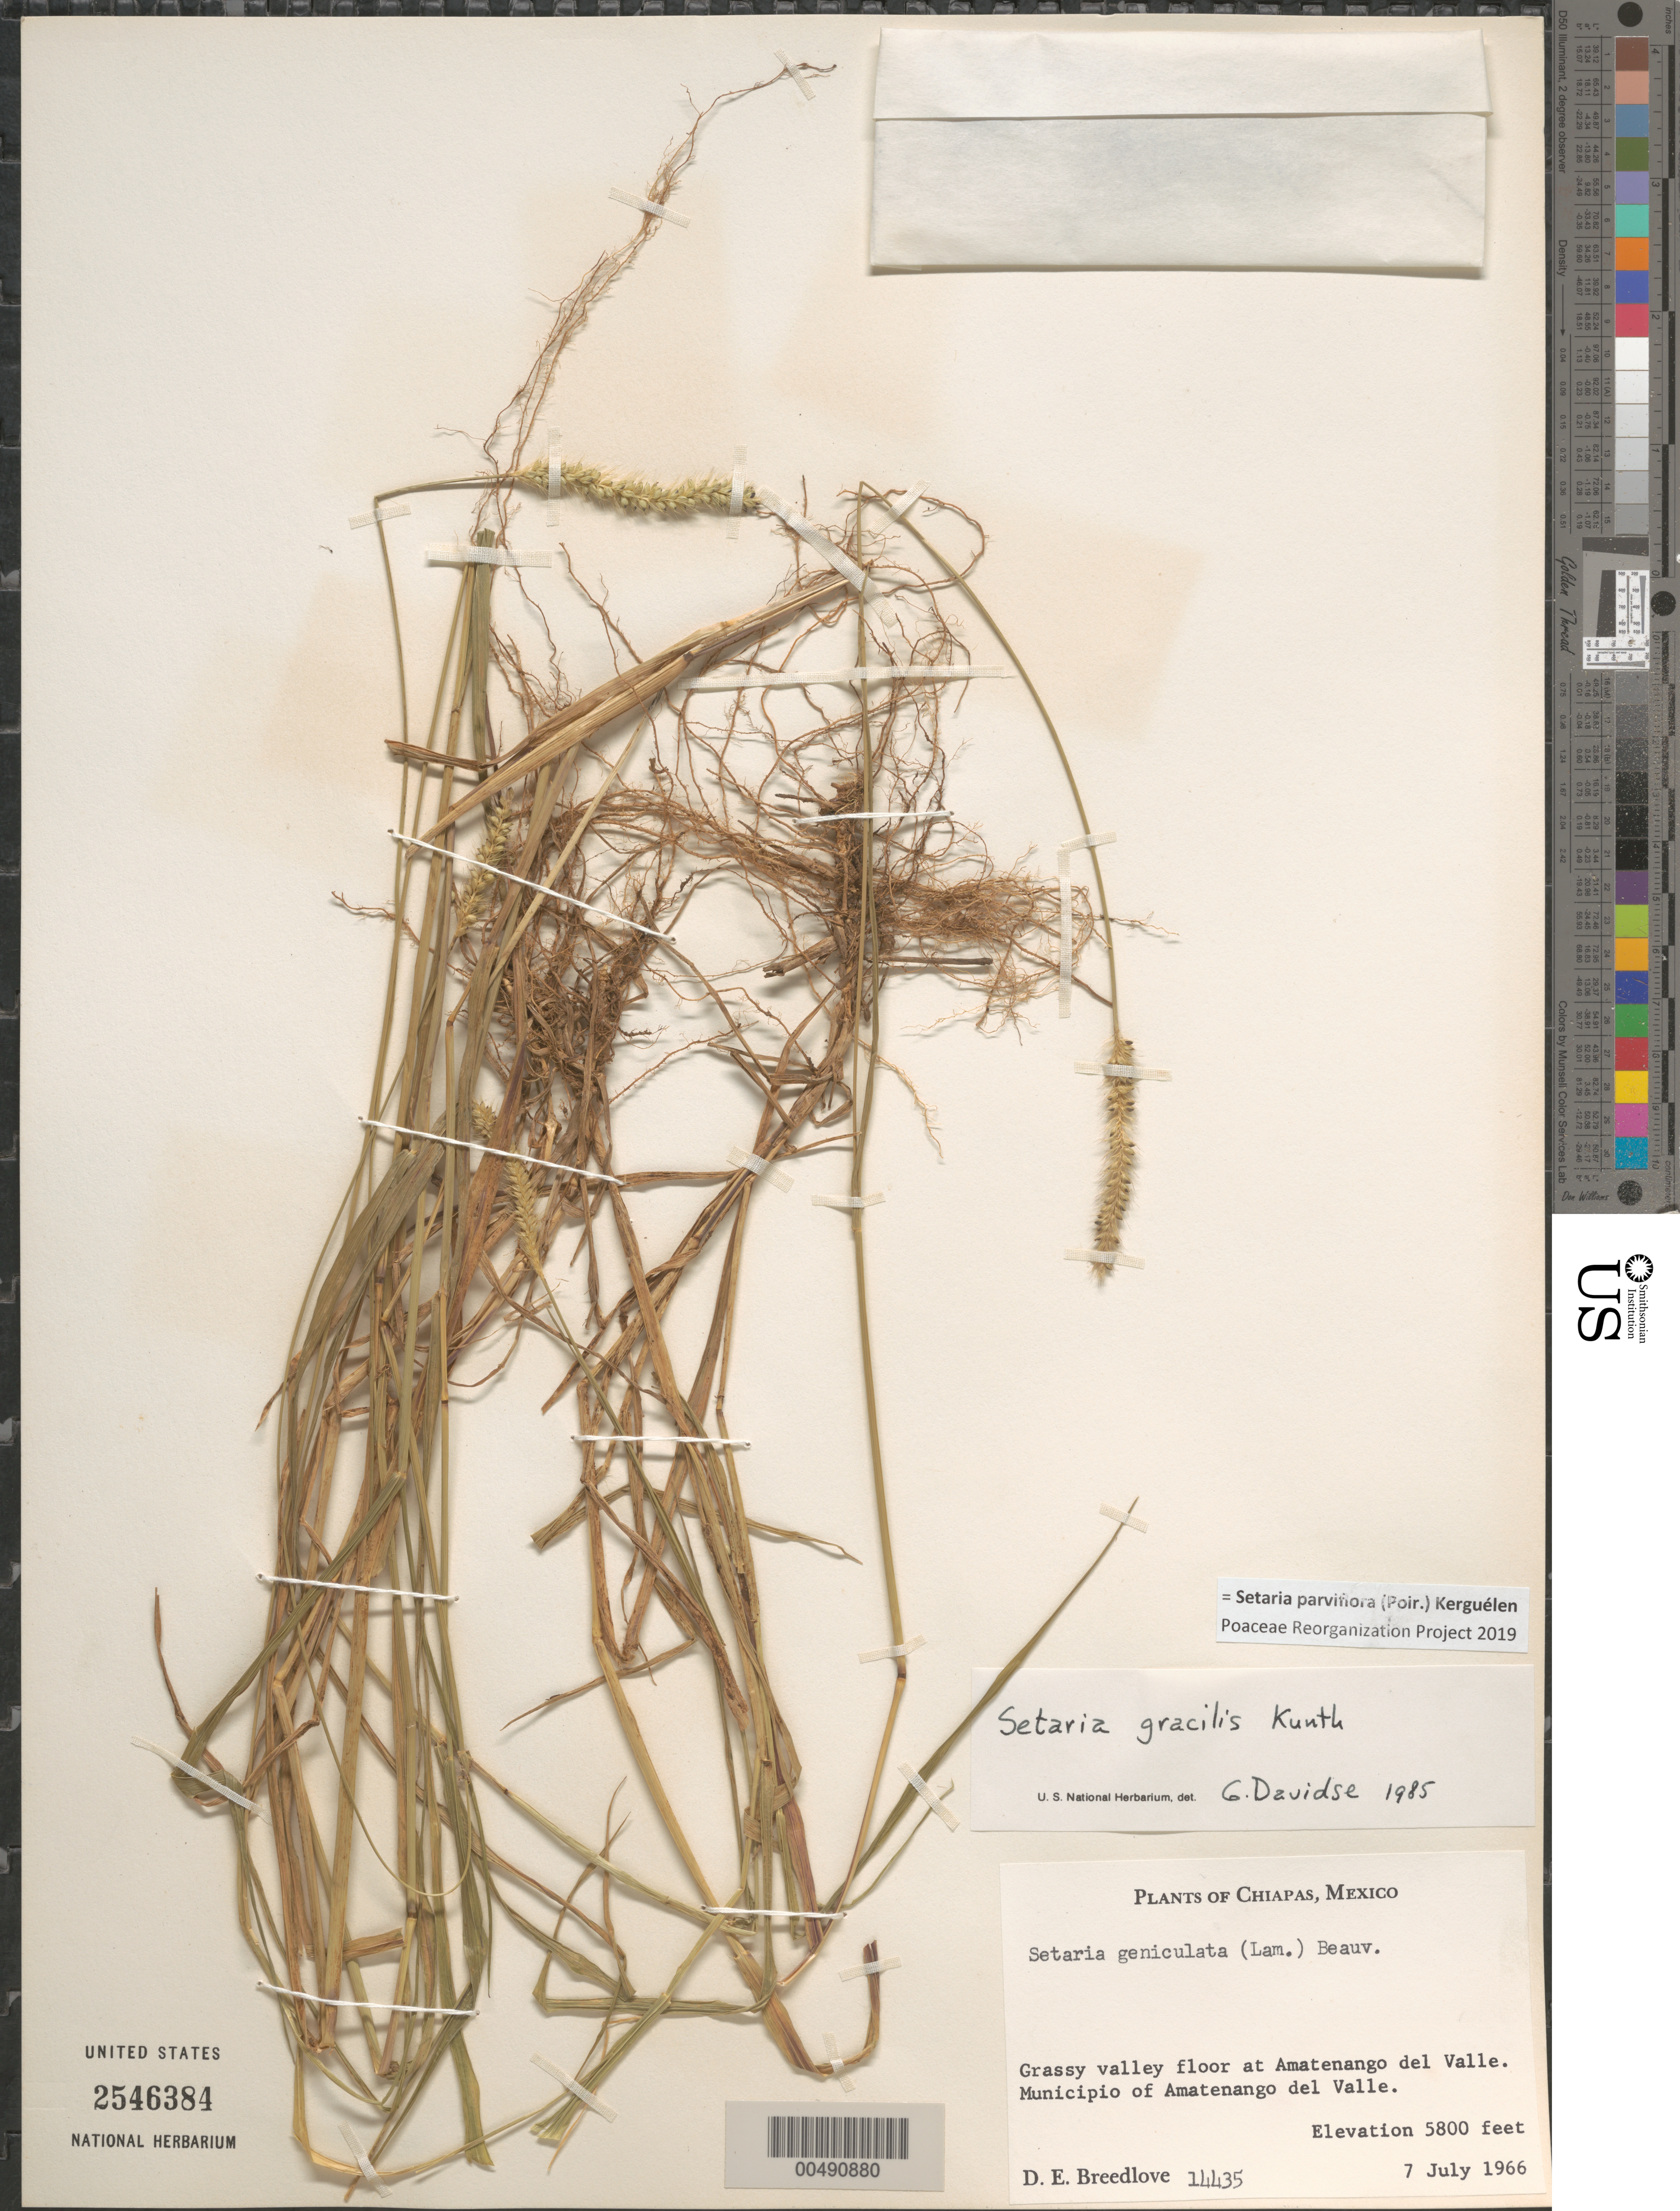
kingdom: Plantae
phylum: Tracheophyta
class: Liliopsida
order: Poales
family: Poaceae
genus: Setaria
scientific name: Setaria parviflora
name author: (Poir.) Kerguélen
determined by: Poaceae Reorganization Project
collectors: D. E. Breedlove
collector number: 14435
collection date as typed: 7 Jul 1966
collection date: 1966-07-07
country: Mexico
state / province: Chiapas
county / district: Amatenango del Valle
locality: Amatenango del Valle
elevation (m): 1768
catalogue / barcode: US 2546384